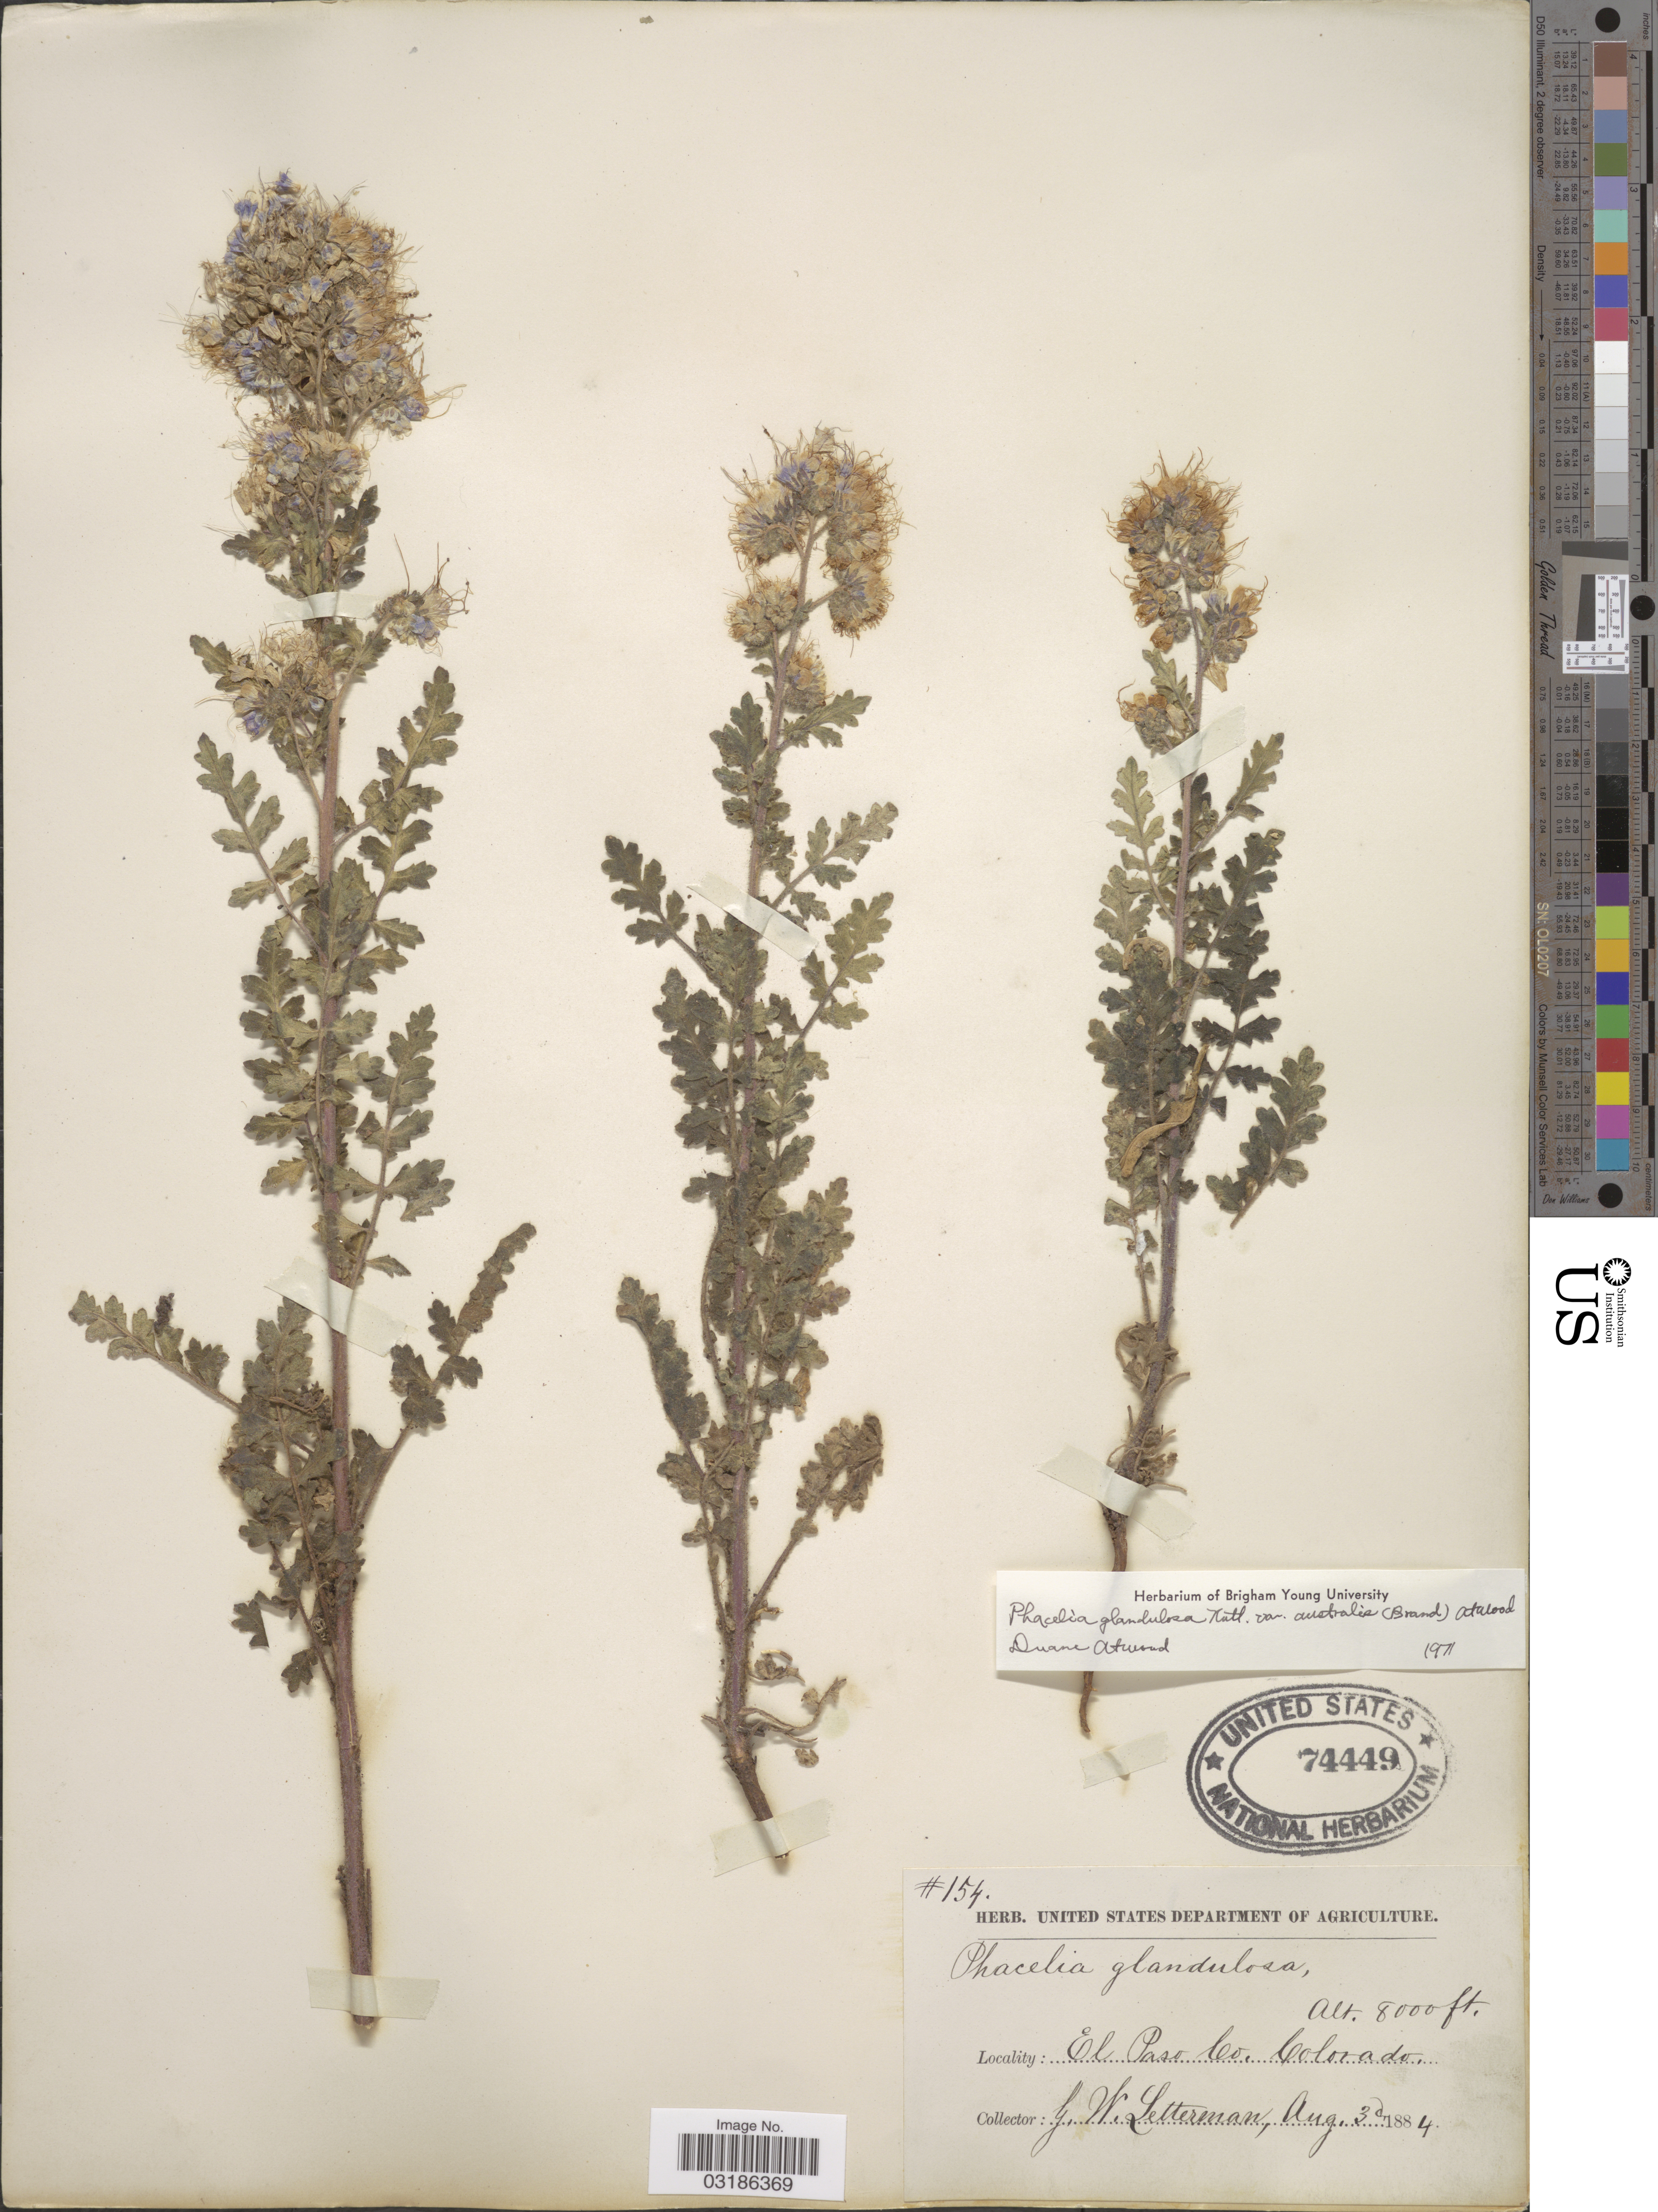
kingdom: Plantae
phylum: Tracheophyta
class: Magnoliopsida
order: Boraginales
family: Hydrophyllaceae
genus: Phacelia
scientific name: Phacelia glandulosa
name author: Nutt.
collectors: G. W. Letterman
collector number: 154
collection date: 1884-08-03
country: United States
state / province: Colorado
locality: El Paso Co.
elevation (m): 2438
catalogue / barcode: US 74449